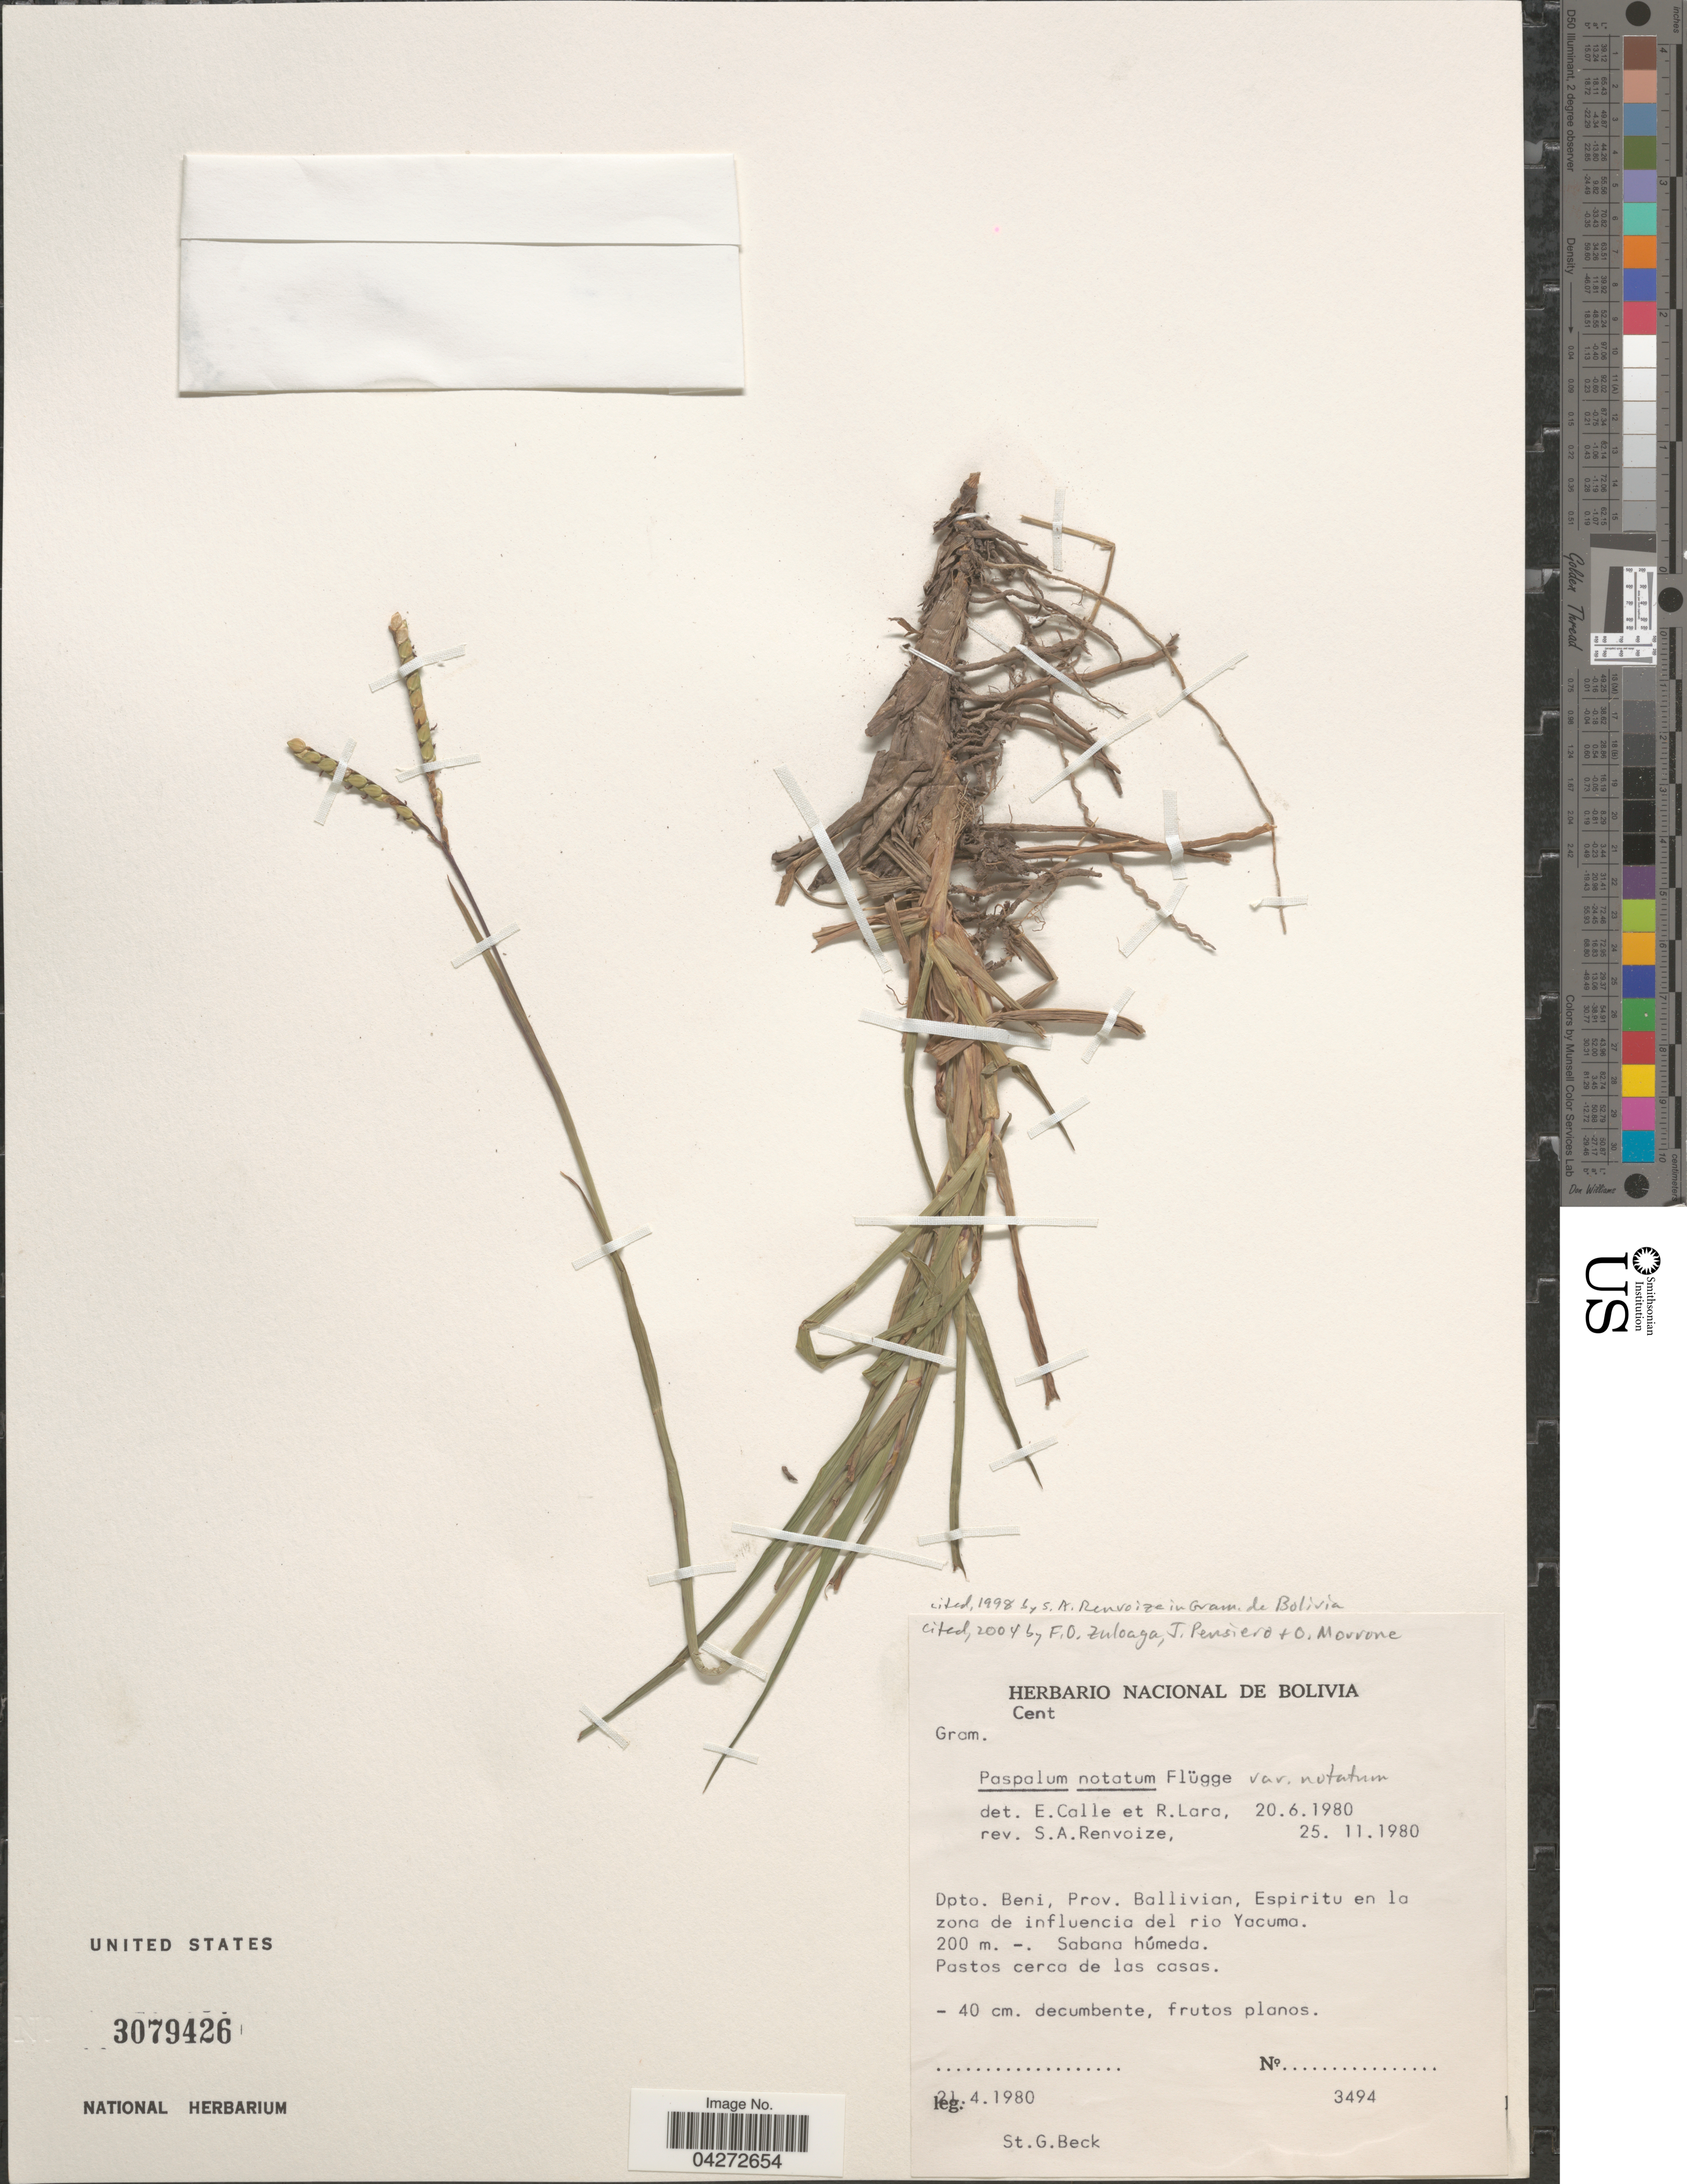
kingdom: Plantae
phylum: Tracheophyta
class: Liliopsida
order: Poales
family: Poaceae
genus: Paspalum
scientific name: Paspalum notatum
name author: Flüggé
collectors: S. G. Beck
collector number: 3494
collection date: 1980-04-21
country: Bolivia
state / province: Beni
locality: Dpto. Beni, Prov. Ballivian, Espiritu en la zona de influencia del rio Yacuma.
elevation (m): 2000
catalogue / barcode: US 3079426